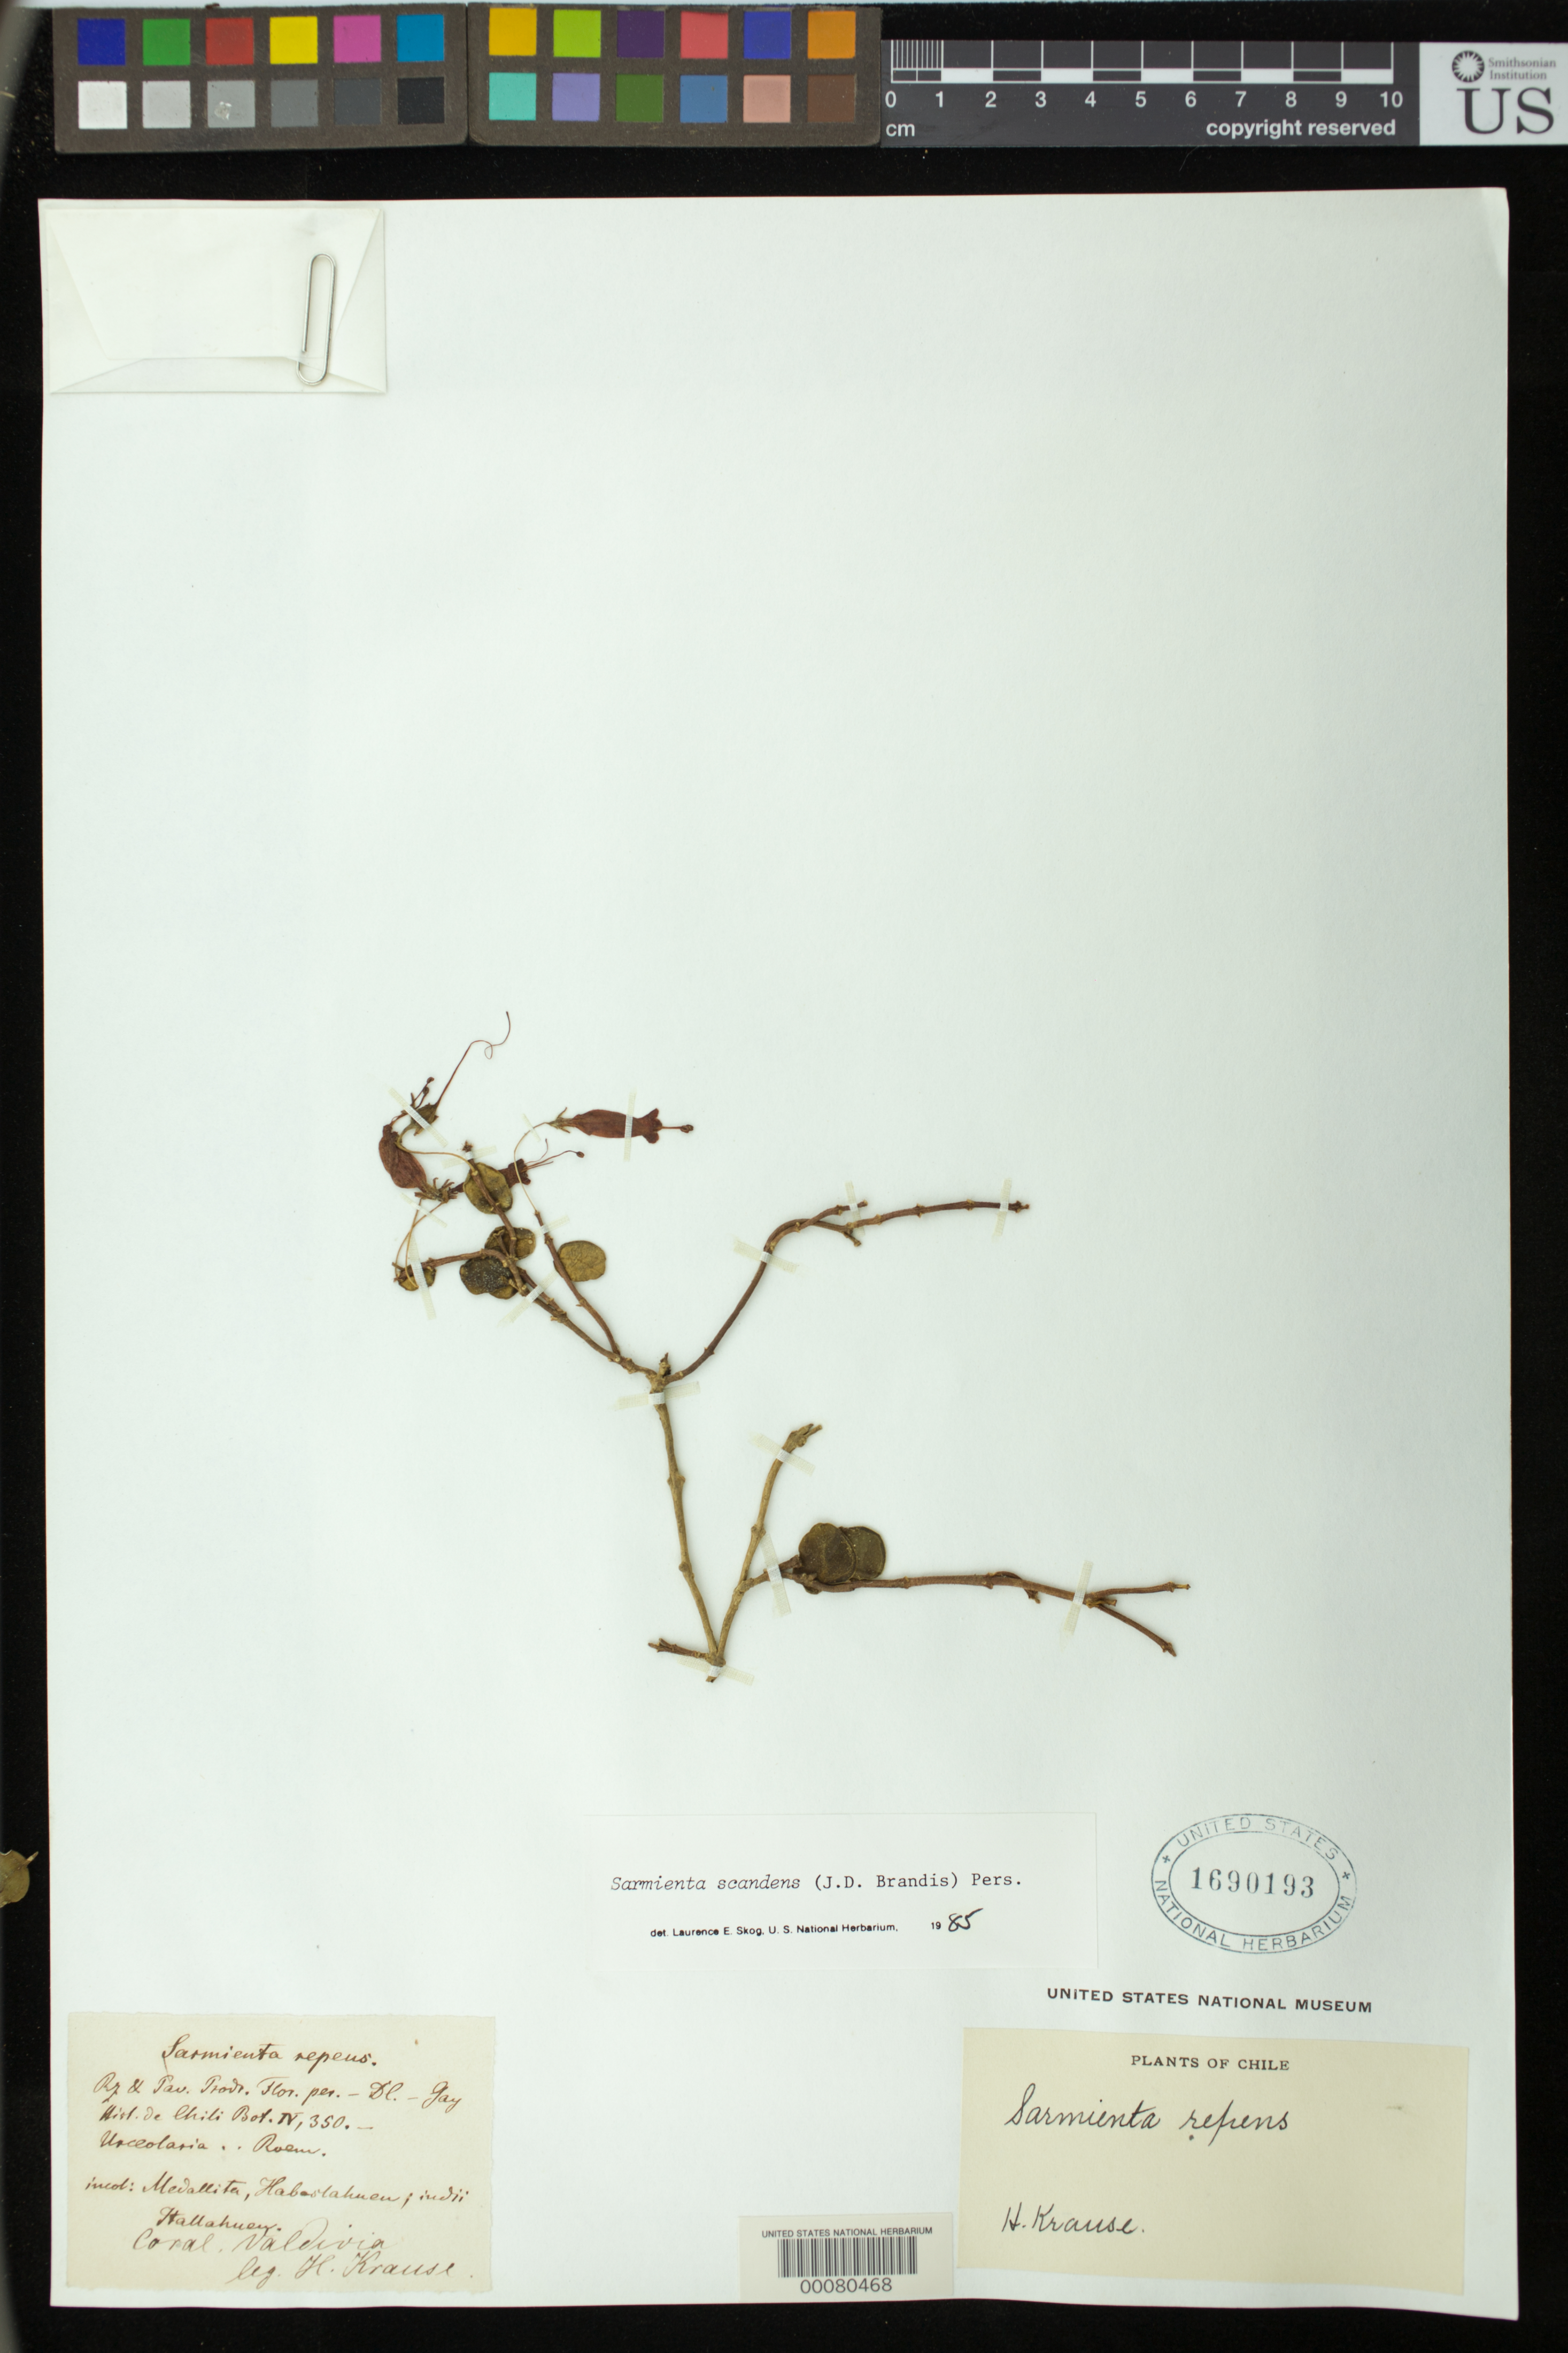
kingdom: Plantae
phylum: Tracheophyta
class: Magnoliopsida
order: Lamiales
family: Gesneriaceae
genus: Sarmienta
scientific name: Sarmienta scandens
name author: (J.D. Brandis) Pers.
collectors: H. Krause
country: Chile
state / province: Los Ríos (XIV)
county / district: Valdivia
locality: Coral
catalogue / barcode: US 1690193